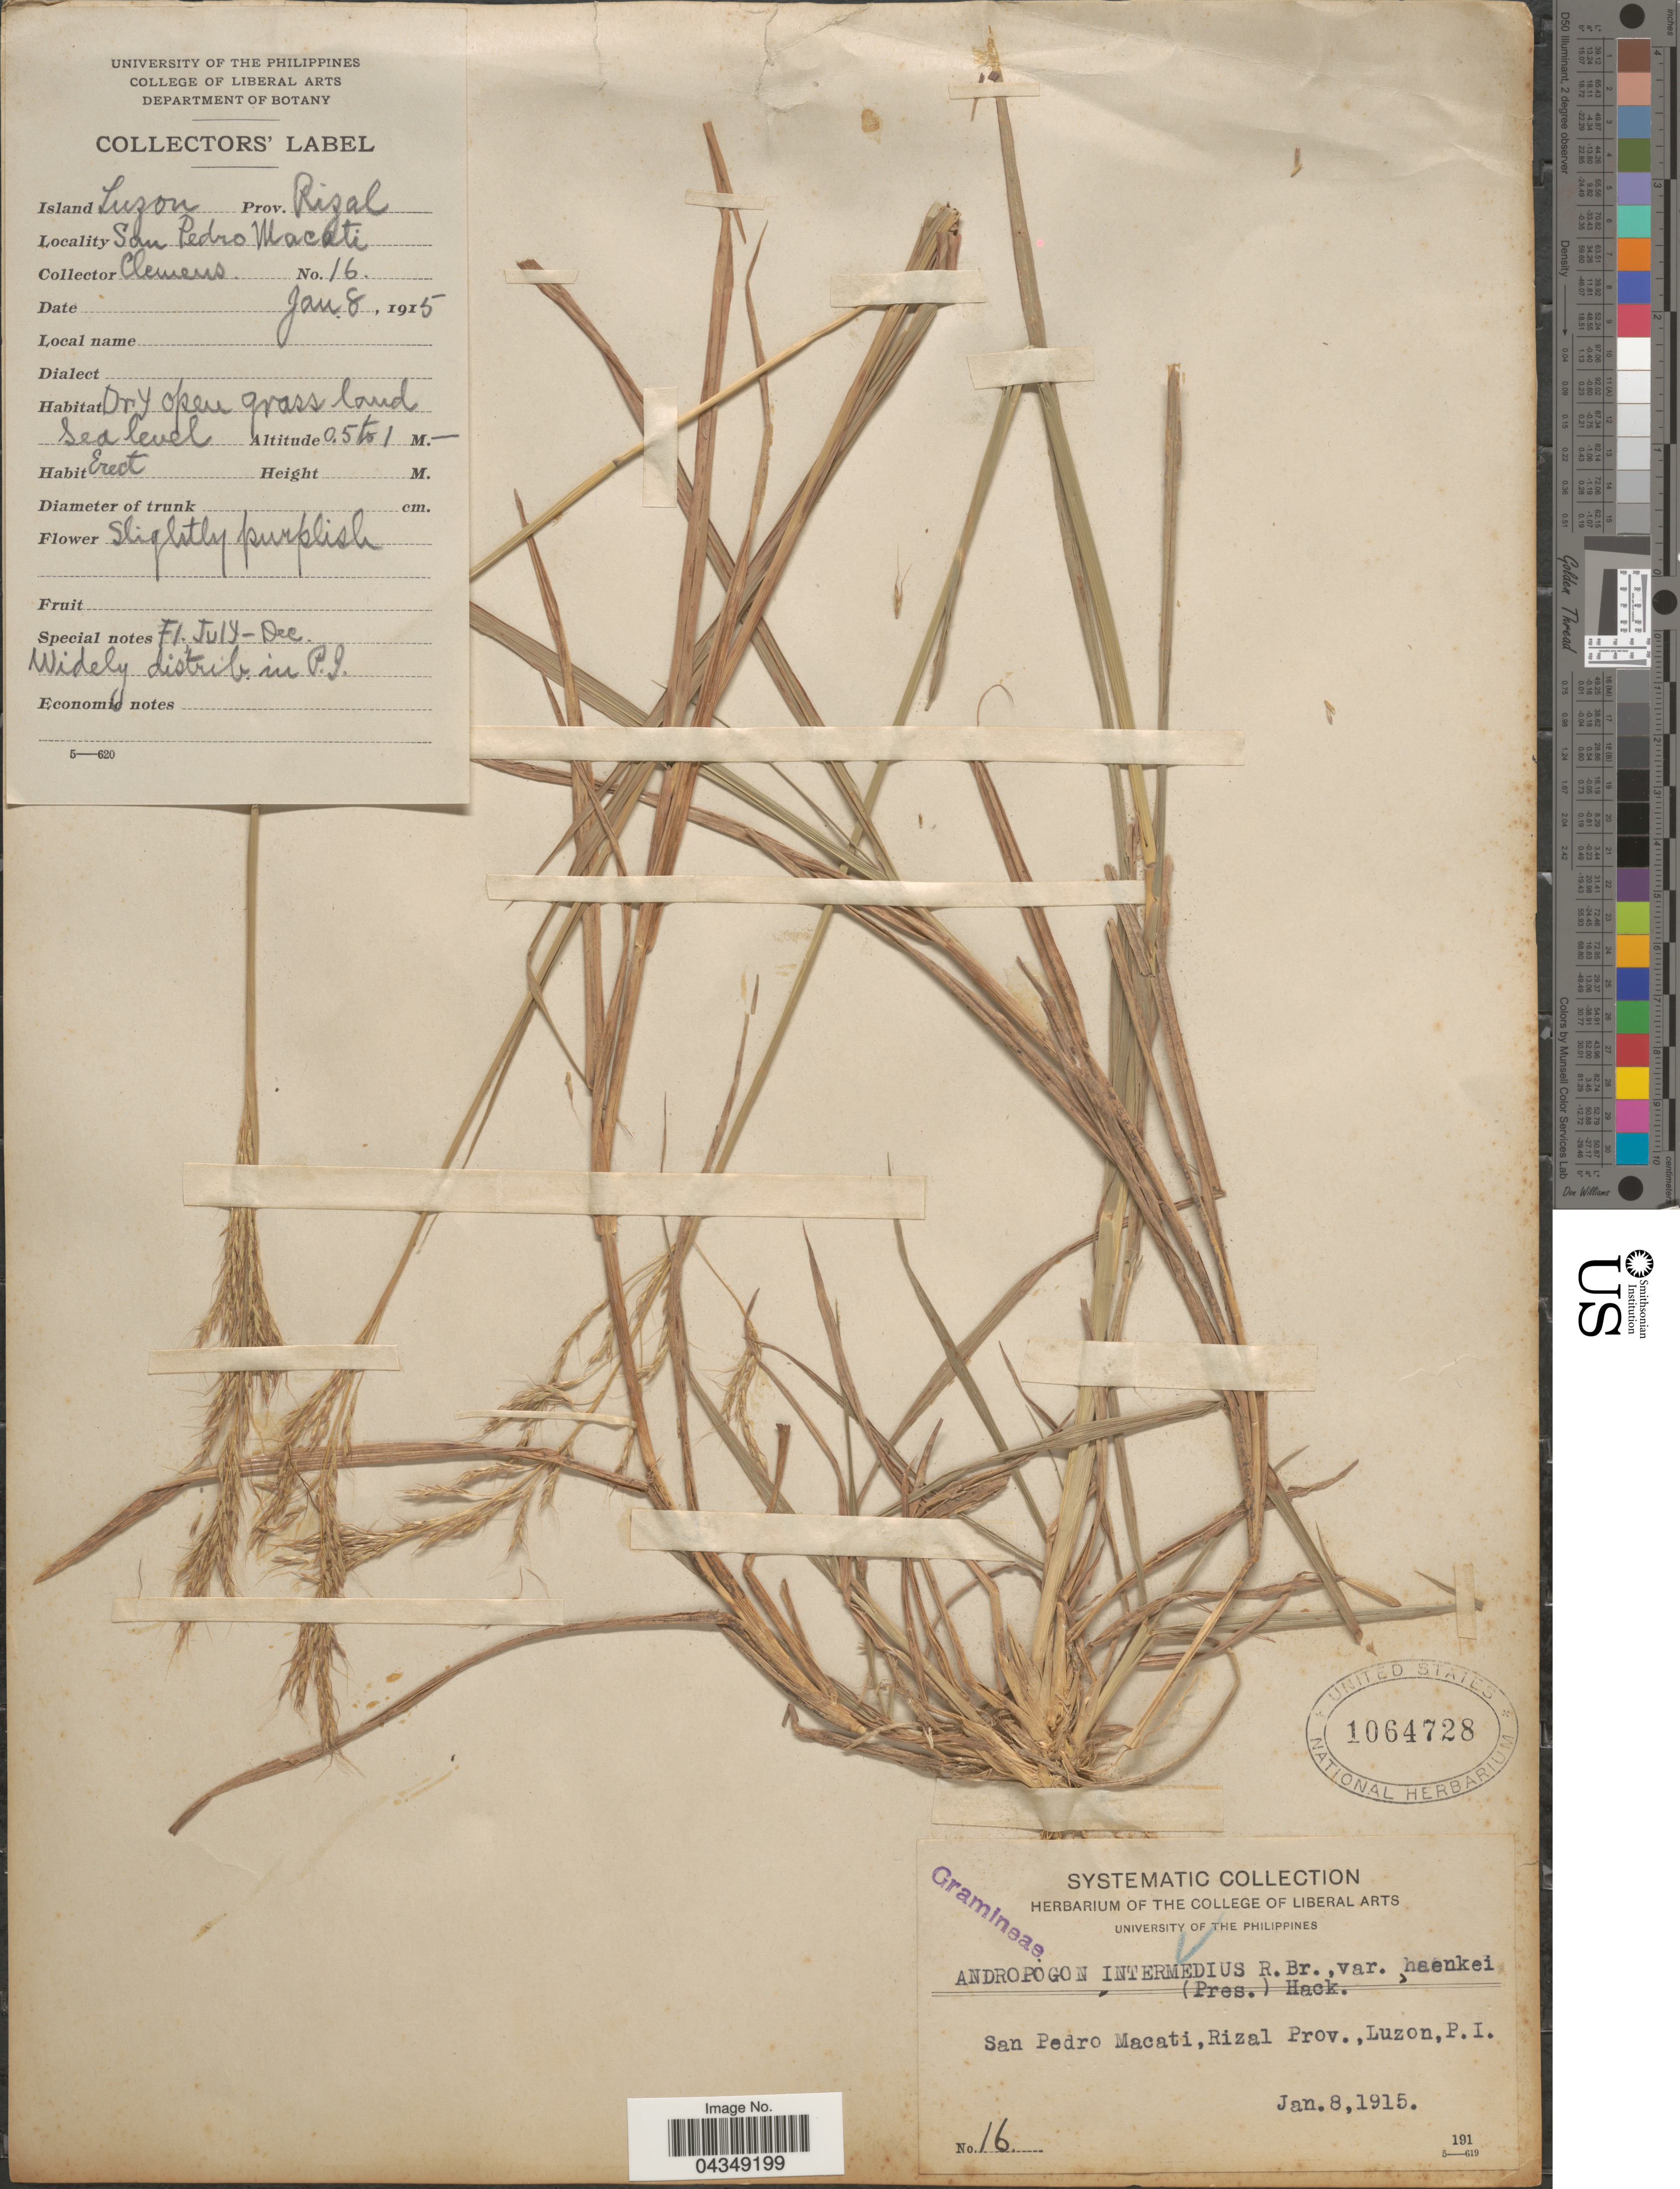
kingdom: Plantae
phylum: Tracheophyta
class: Liliopsida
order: Poales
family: Poaceae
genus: Bothriochloa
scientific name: Bothriochloa bladhii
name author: (Retz.) S.T. Blake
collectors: -. Clemens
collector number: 16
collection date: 1915-01-08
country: Philippines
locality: San Pedro Macati, Rizal Prov., Luzon.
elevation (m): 0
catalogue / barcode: US 1064728